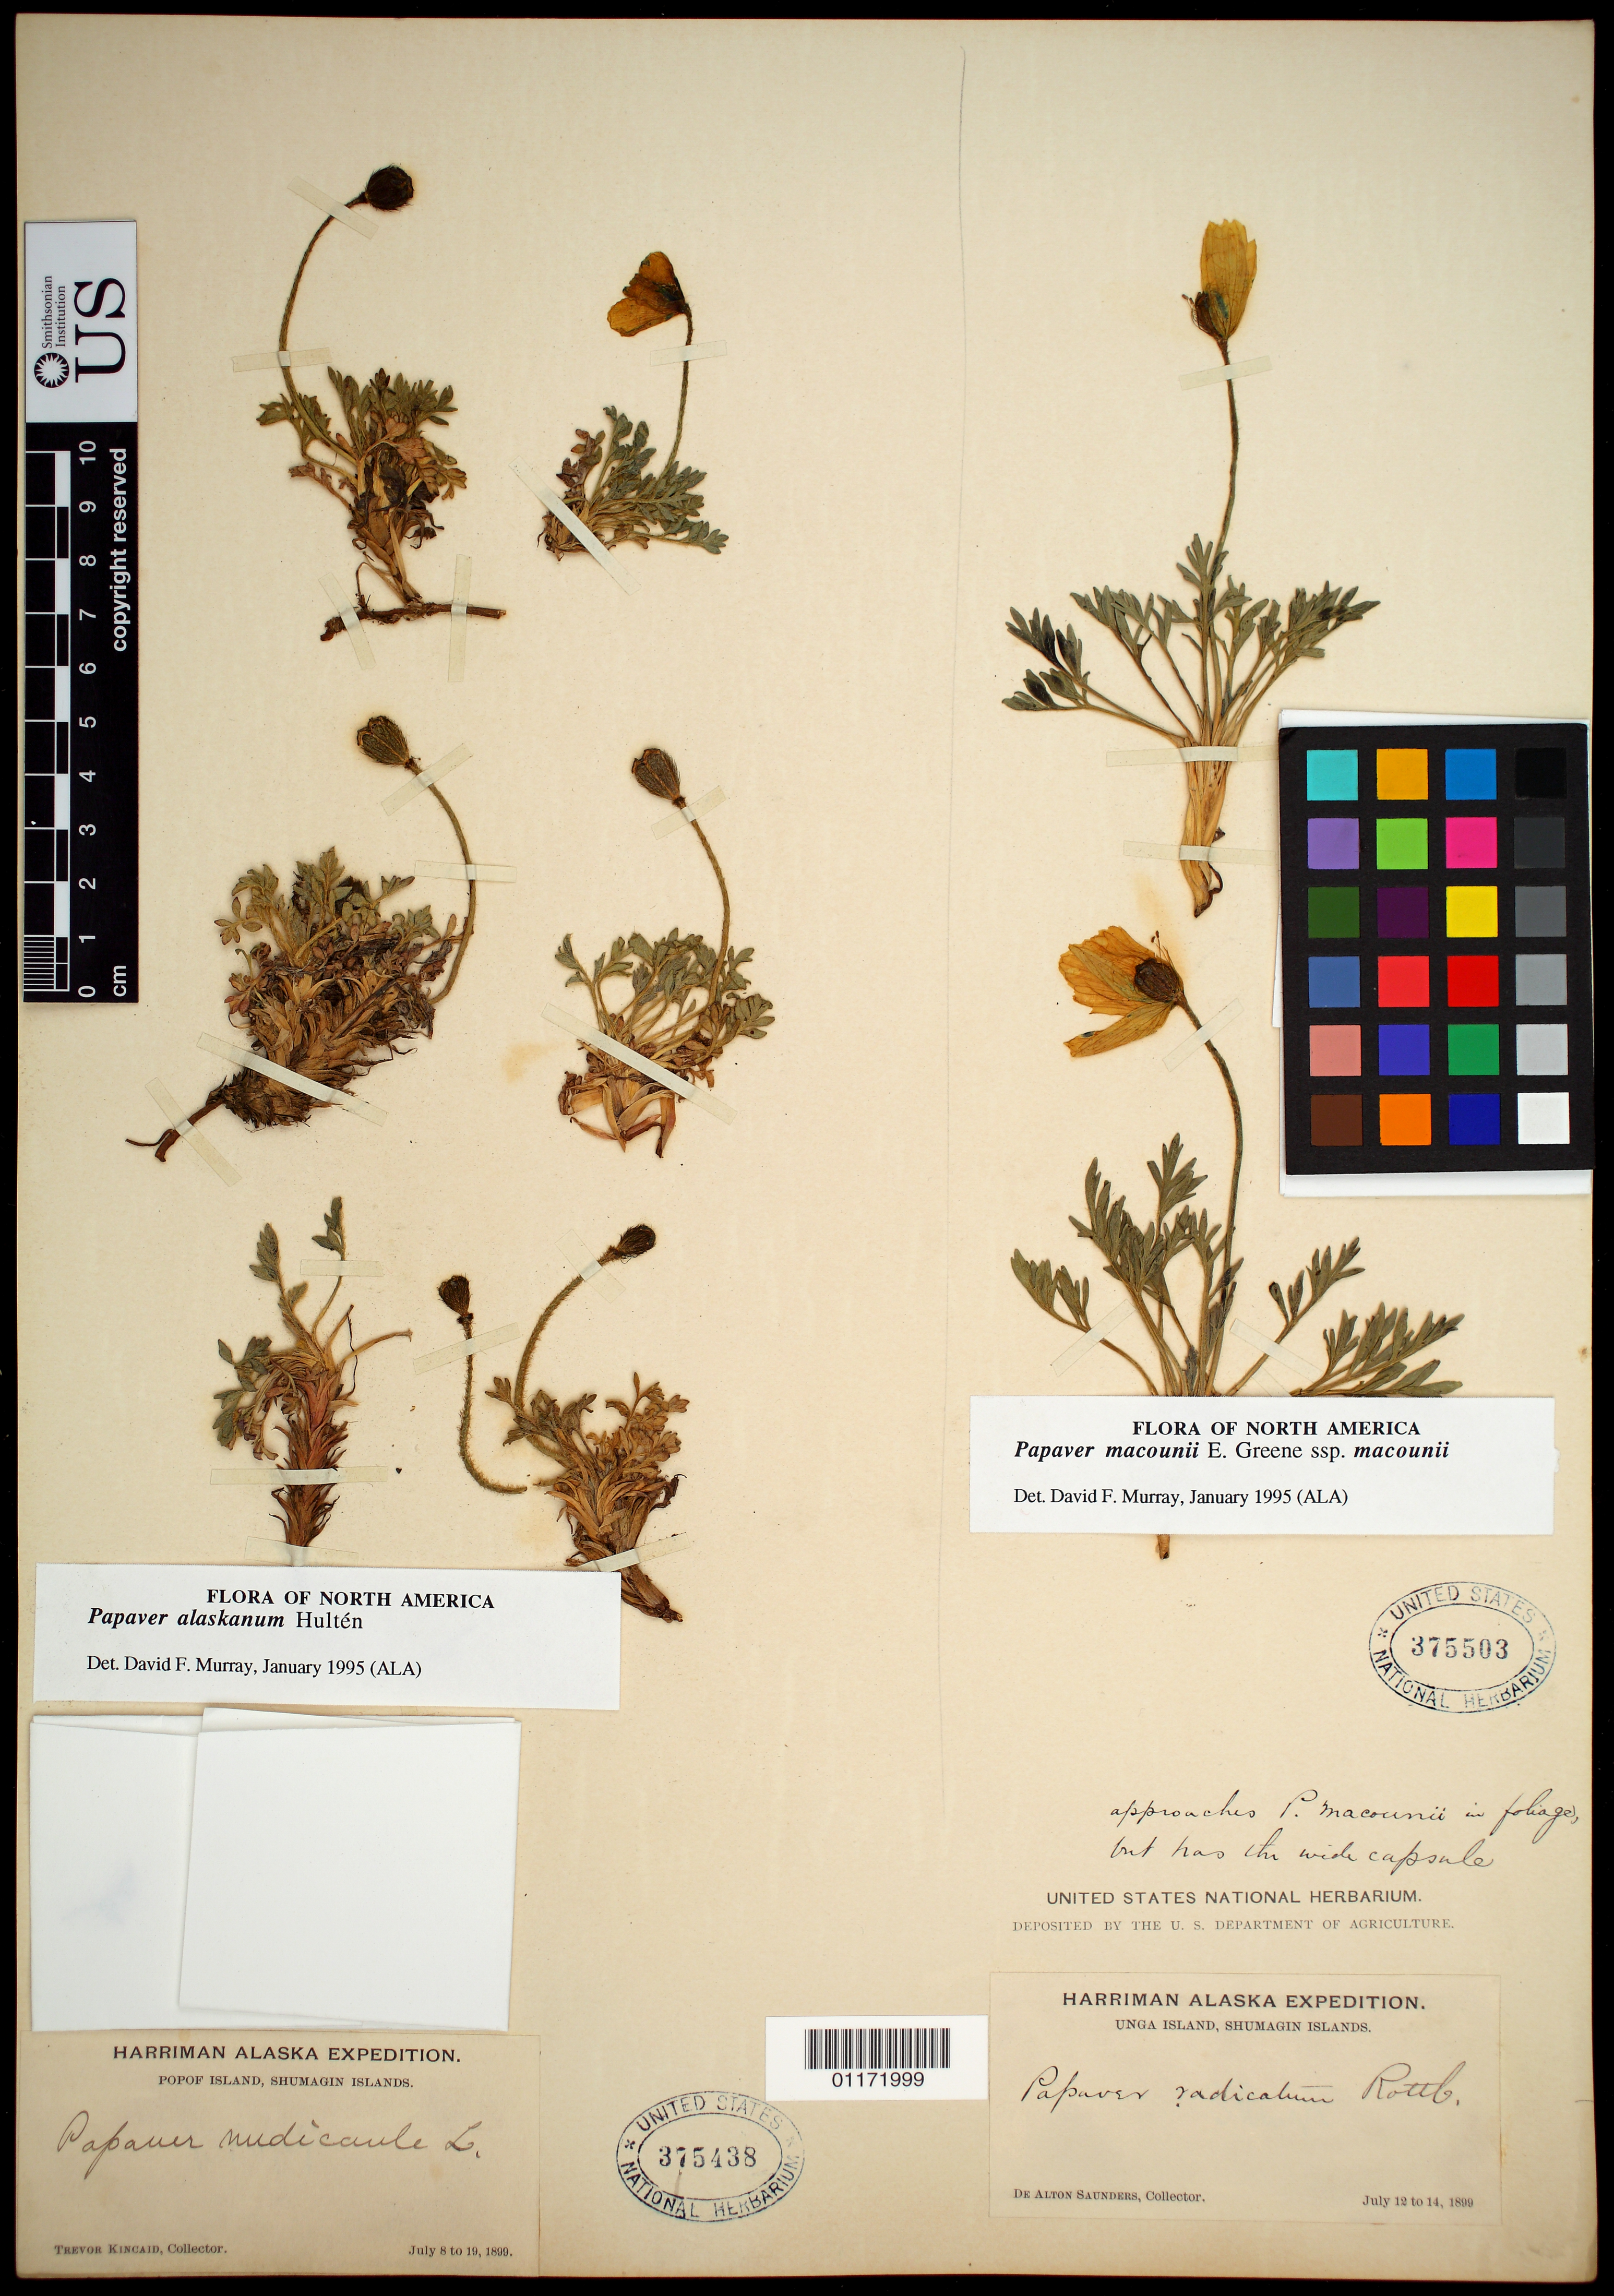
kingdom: Plantae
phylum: Tracheophyta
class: Magnoliopsida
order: Ranunculales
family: Papaveraceae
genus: Papaver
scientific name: Papaver macounii subsp. macounii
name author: Greene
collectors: D. Saunders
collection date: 1899-07-12/1899-07-14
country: United States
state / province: Alaska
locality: Unga Island, Shumagin Islands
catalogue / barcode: US 375503-2